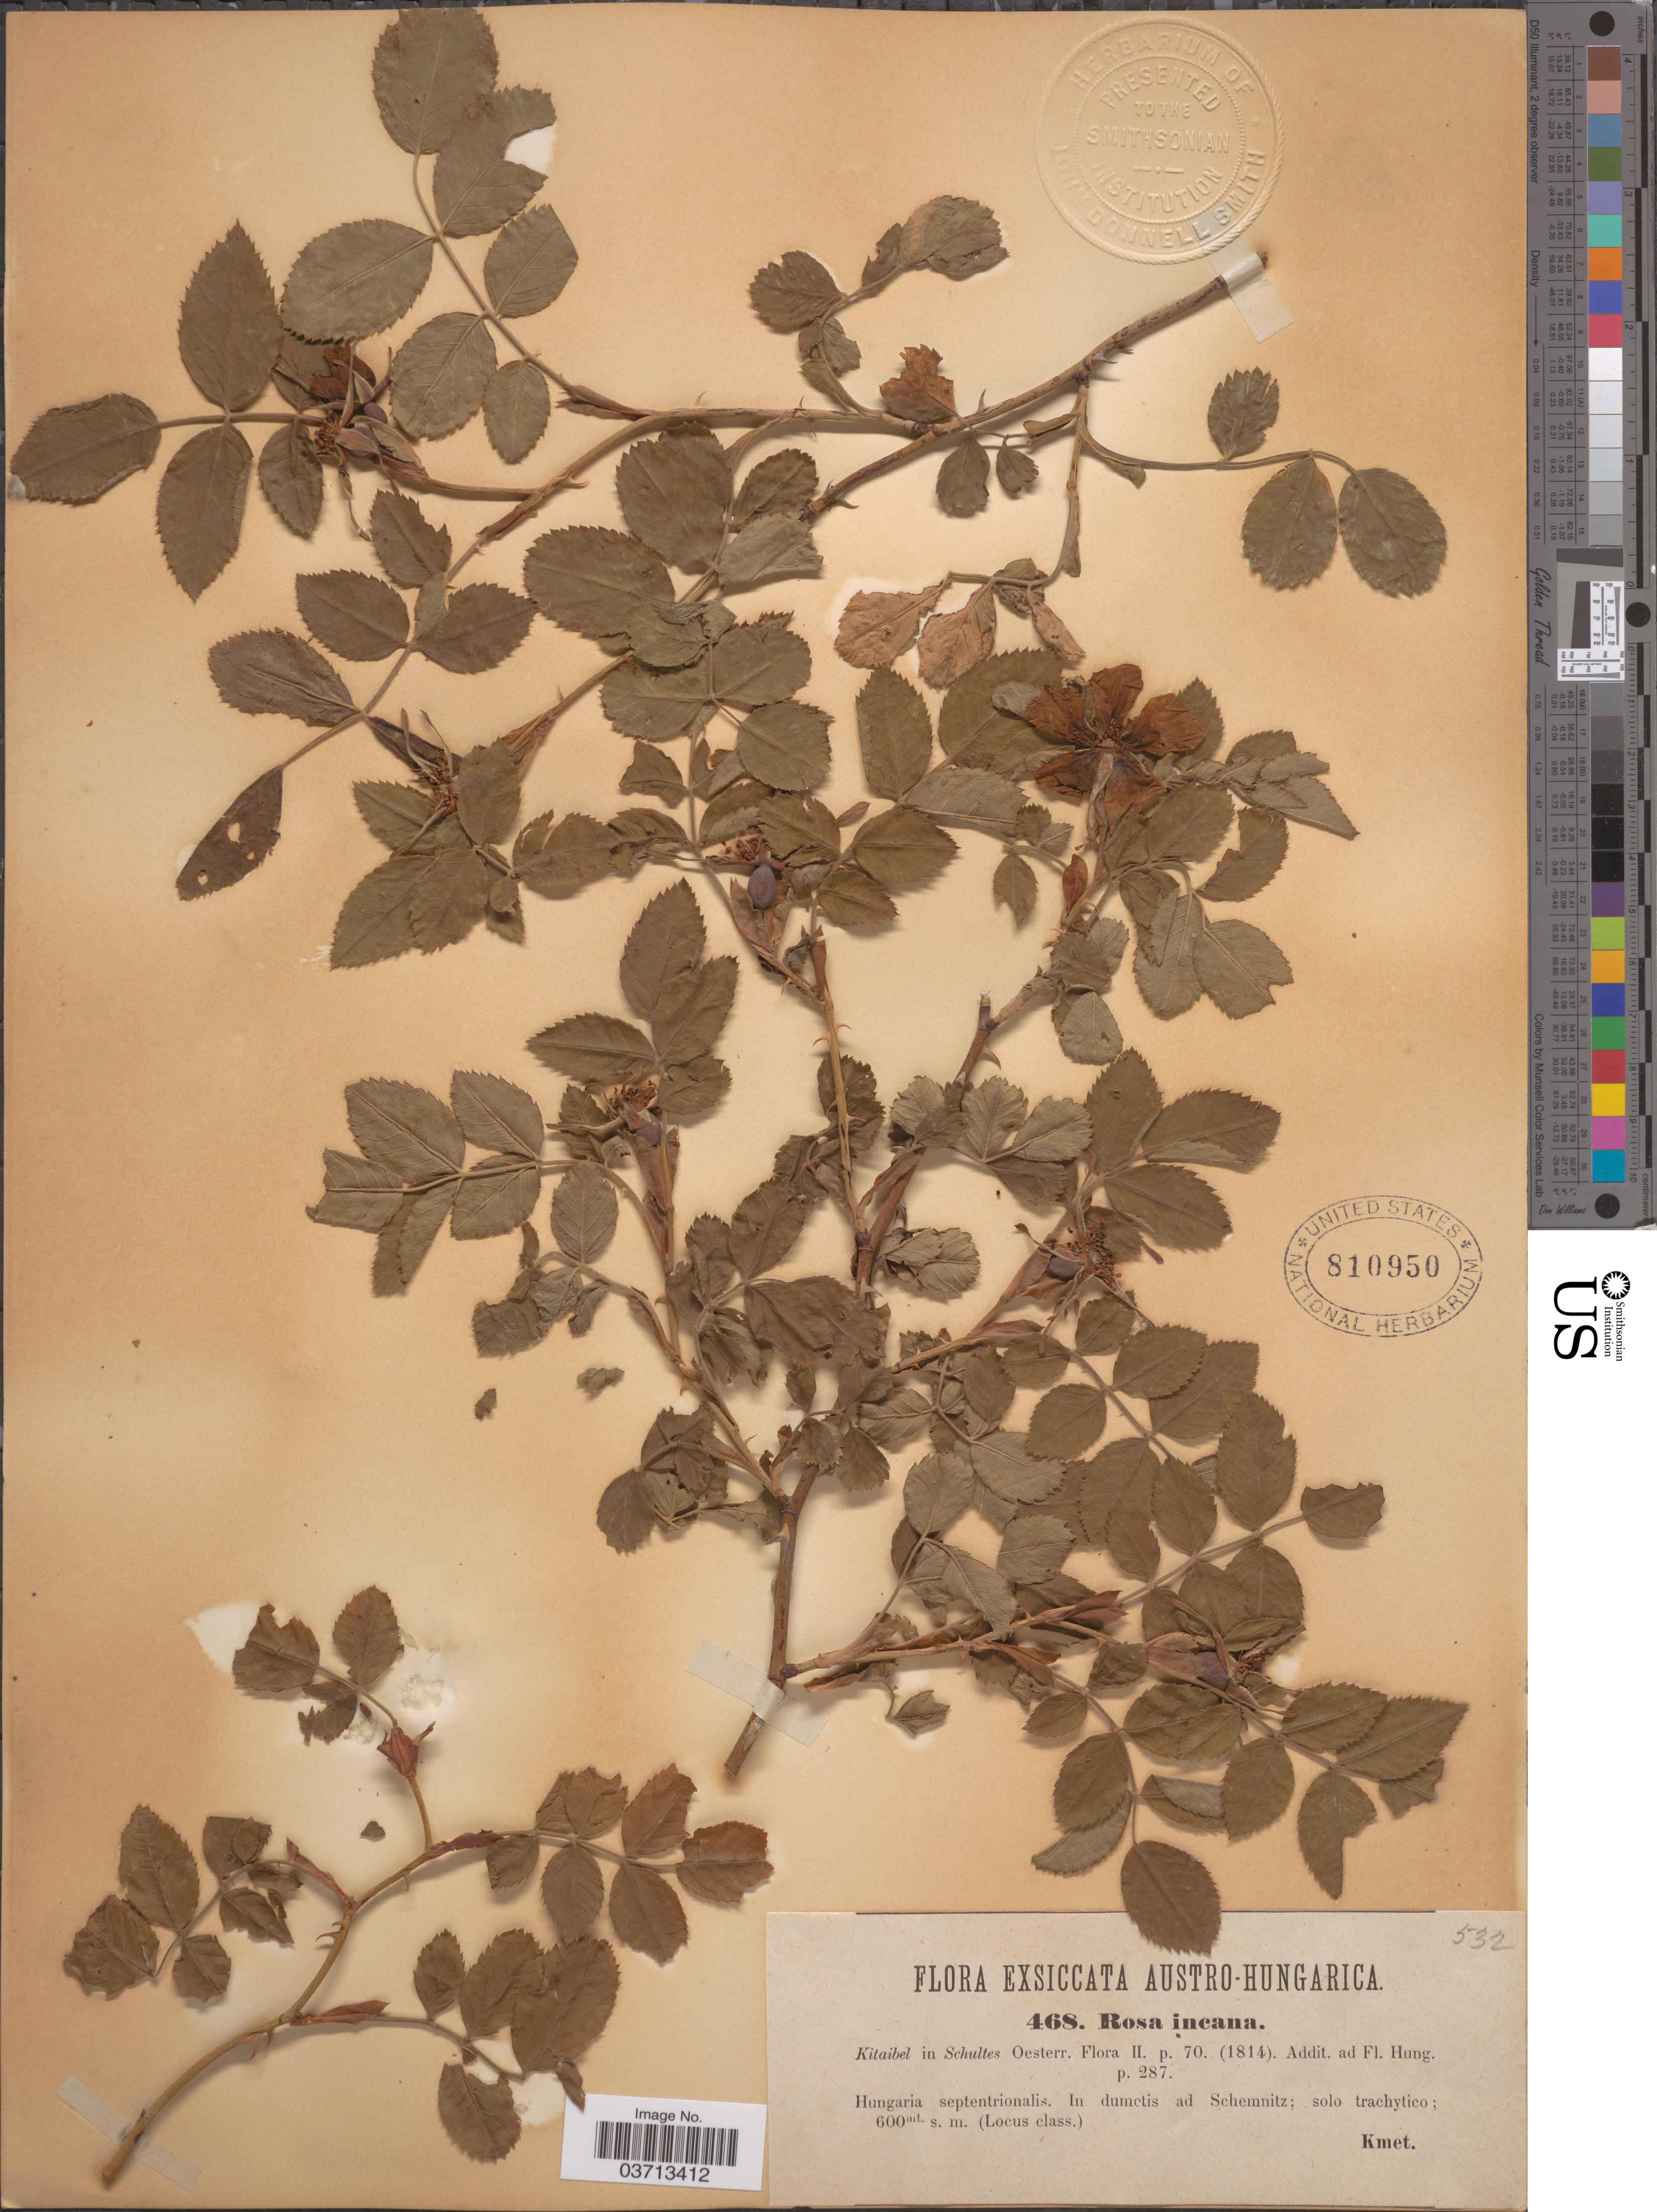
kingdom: Plantae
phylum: Tracheophyta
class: Magnoliopsida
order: Rosales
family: Rosaceae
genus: Rosa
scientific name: Rosa incana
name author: Kit. ex Tratt.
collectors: A. Kmet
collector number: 468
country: Hungary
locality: Austro-Hungarica. Hungaria septentrionalis. In dumetis ad Schemnitz; solo trachytico.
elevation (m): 600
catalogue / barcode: US 810950